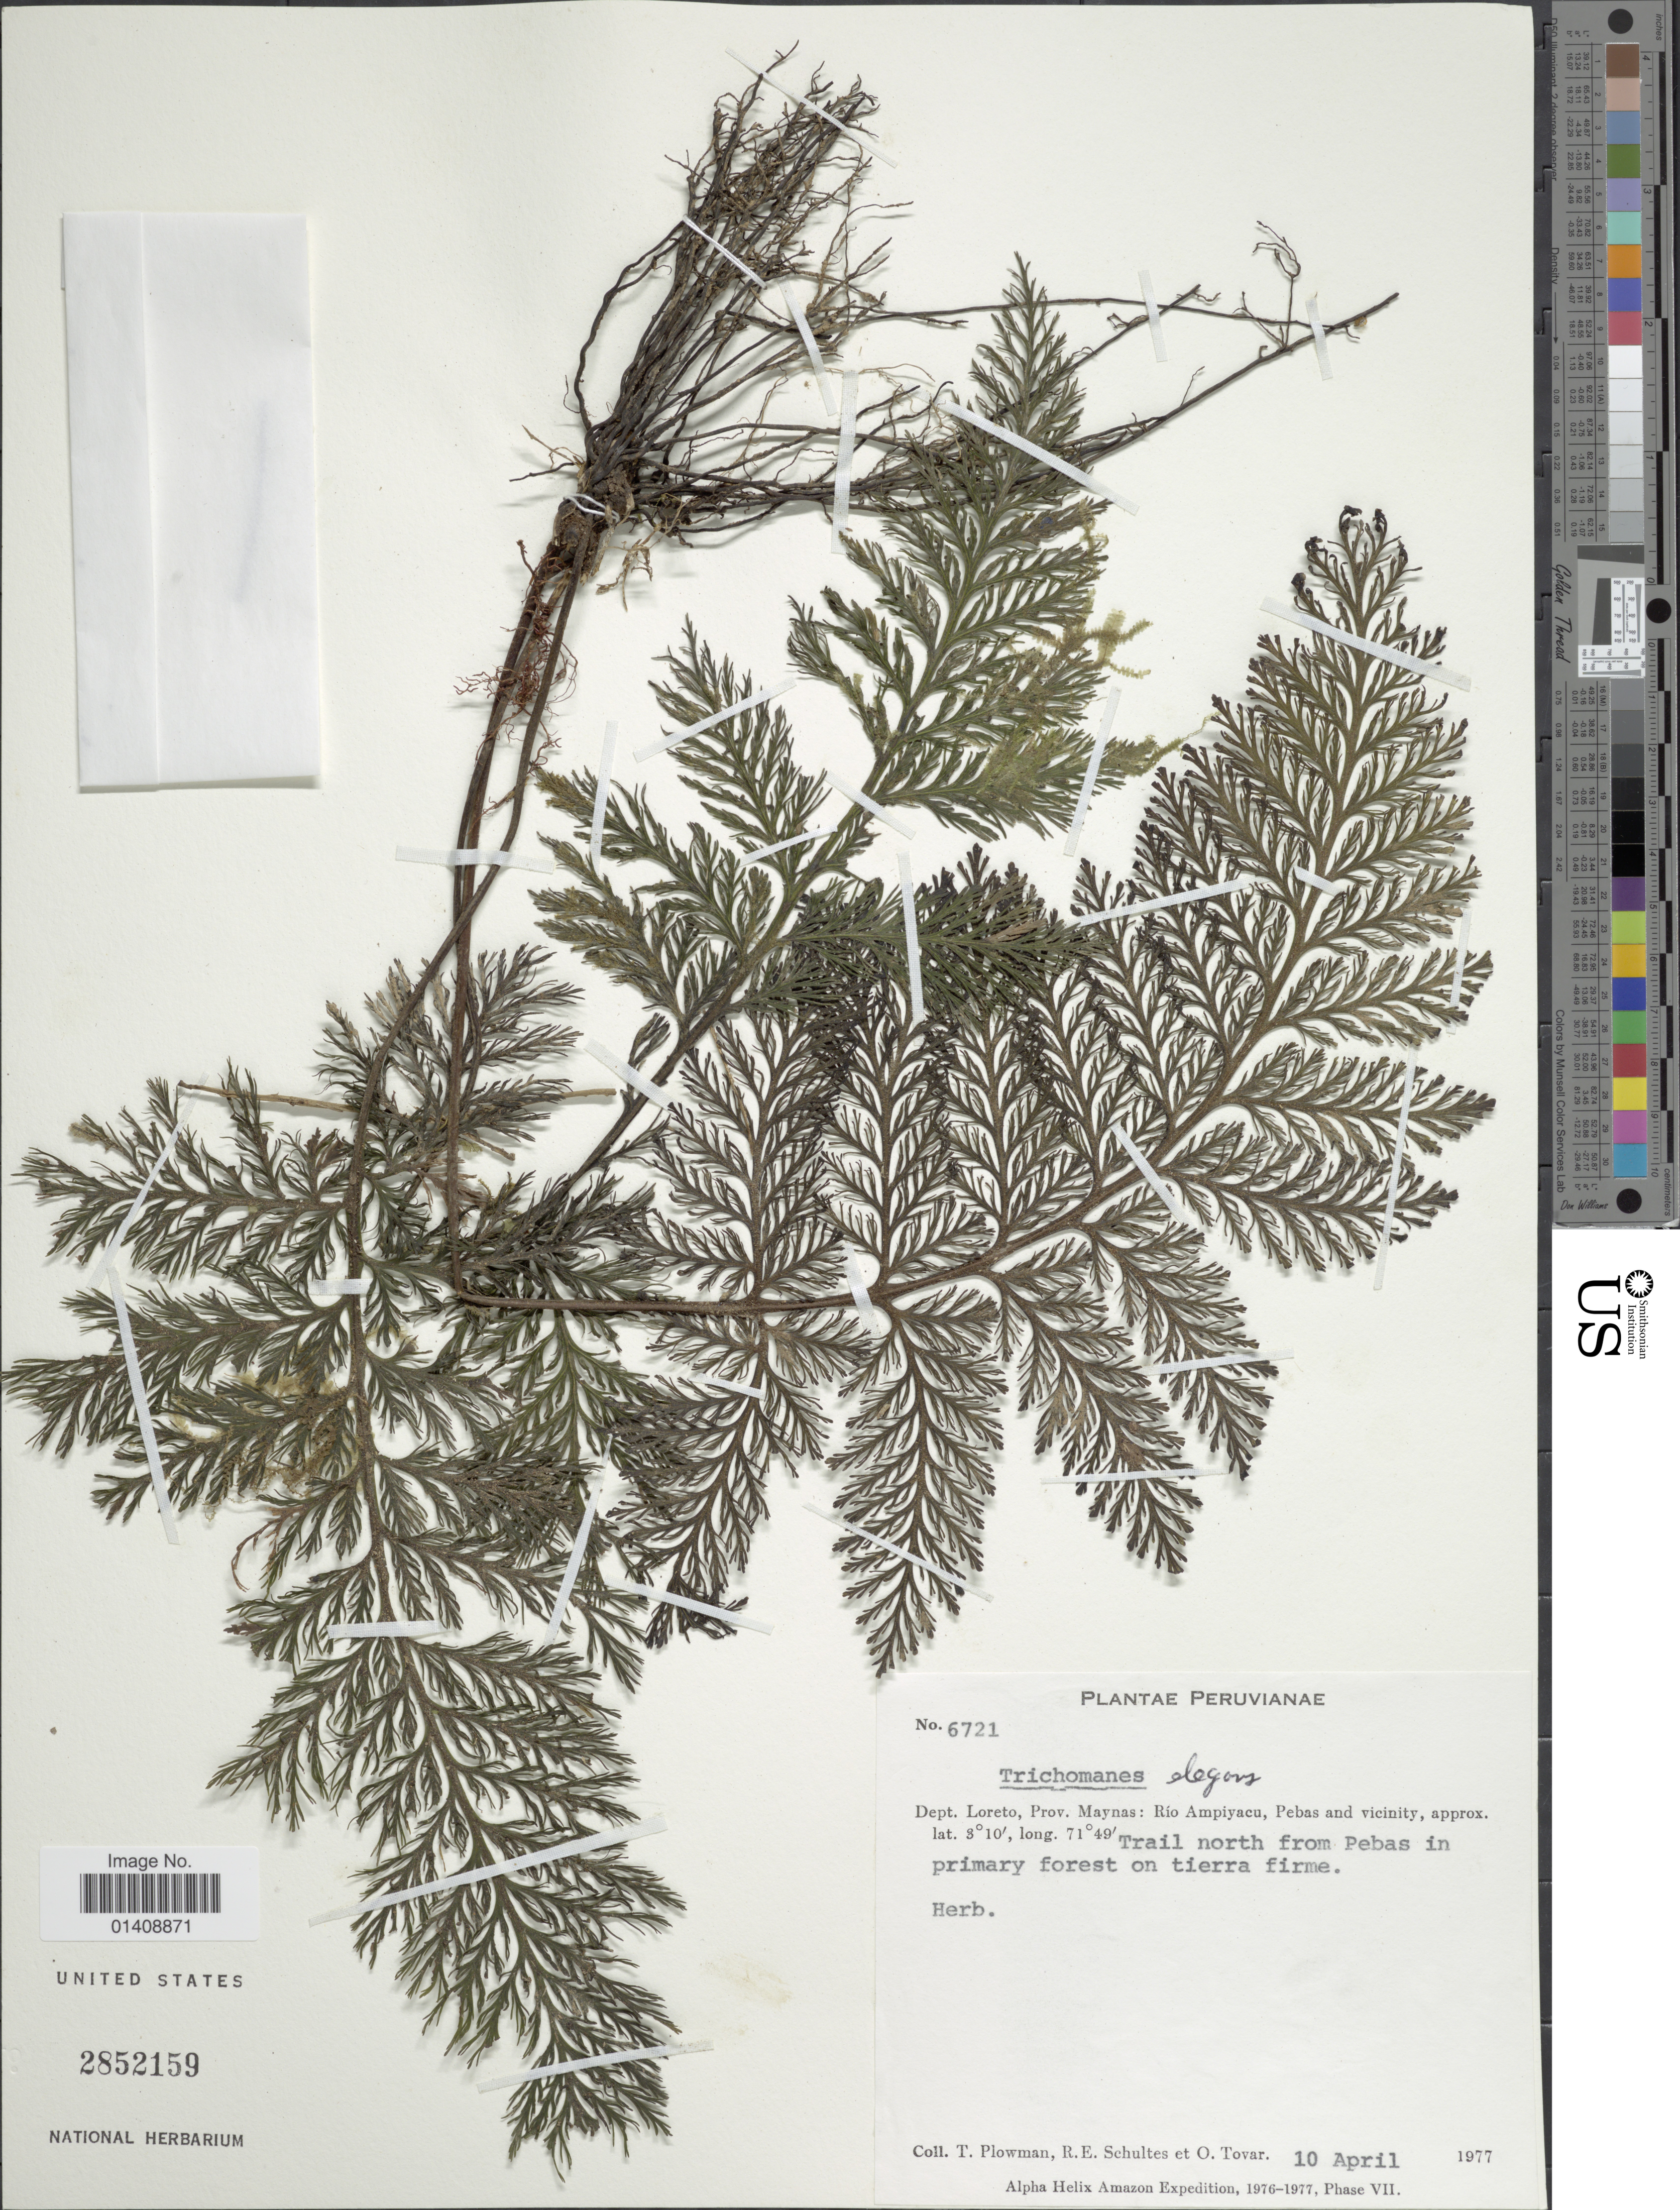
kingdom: Plantae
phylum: Tracheophyta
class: Polypodiopsida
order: Hymenophyllales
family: Hymenophyllaceae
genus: Trichomanes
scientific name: Trichomanes elegans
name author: Rich.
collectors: T. Plowman, R. E. Schultes & O. Tovar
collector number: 6721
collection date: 1977-04-10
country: Peru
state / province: Loreto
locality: Prov. Maynas: Rio Ampiyacu, Pebas and vicinity.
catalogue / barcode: US 2852159